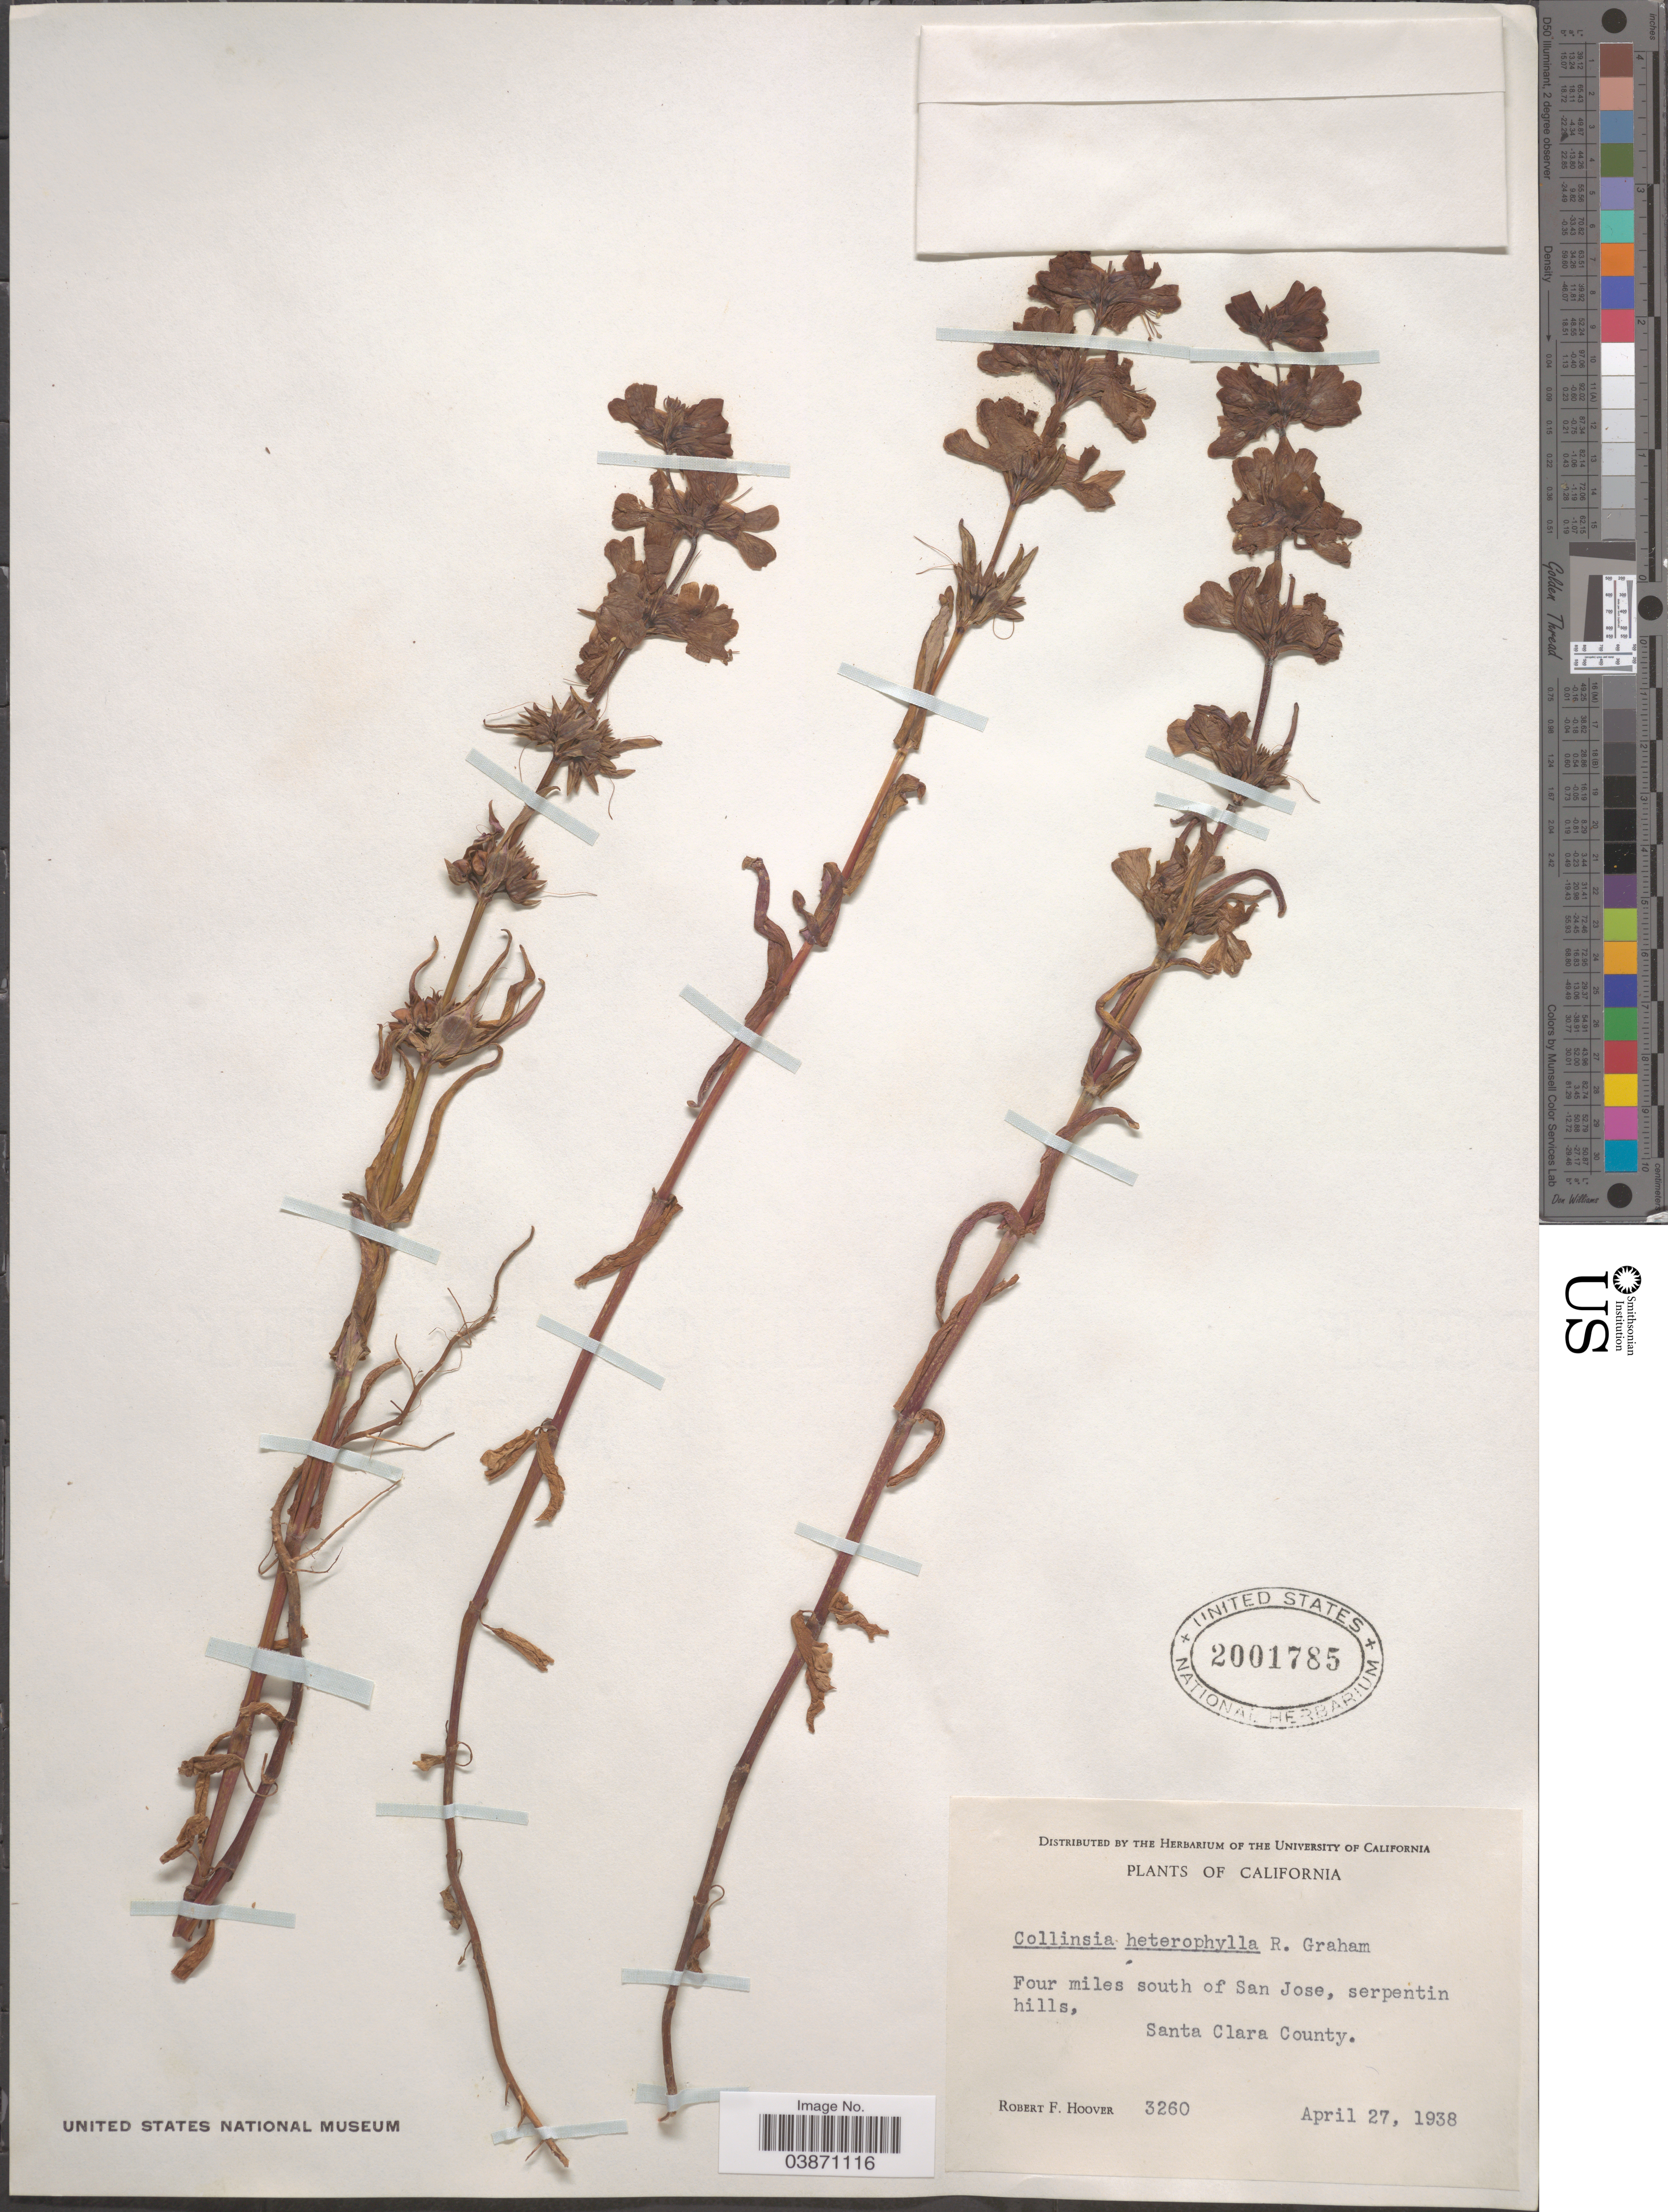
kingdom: Plantae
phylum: Tracheophyta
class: Magnoliopsida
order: Lamiales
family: Plantaginaceae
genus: Collinsia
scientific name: Collinsia heterophylla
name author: Buist ex Graham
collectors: R. F. Hoover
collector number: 3260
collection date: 1938-04-27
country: United States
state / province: California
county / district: Santa Clara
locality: Four miles south of San Jose, serpentin hills, Santa Clara County.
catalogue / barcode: US 2001785